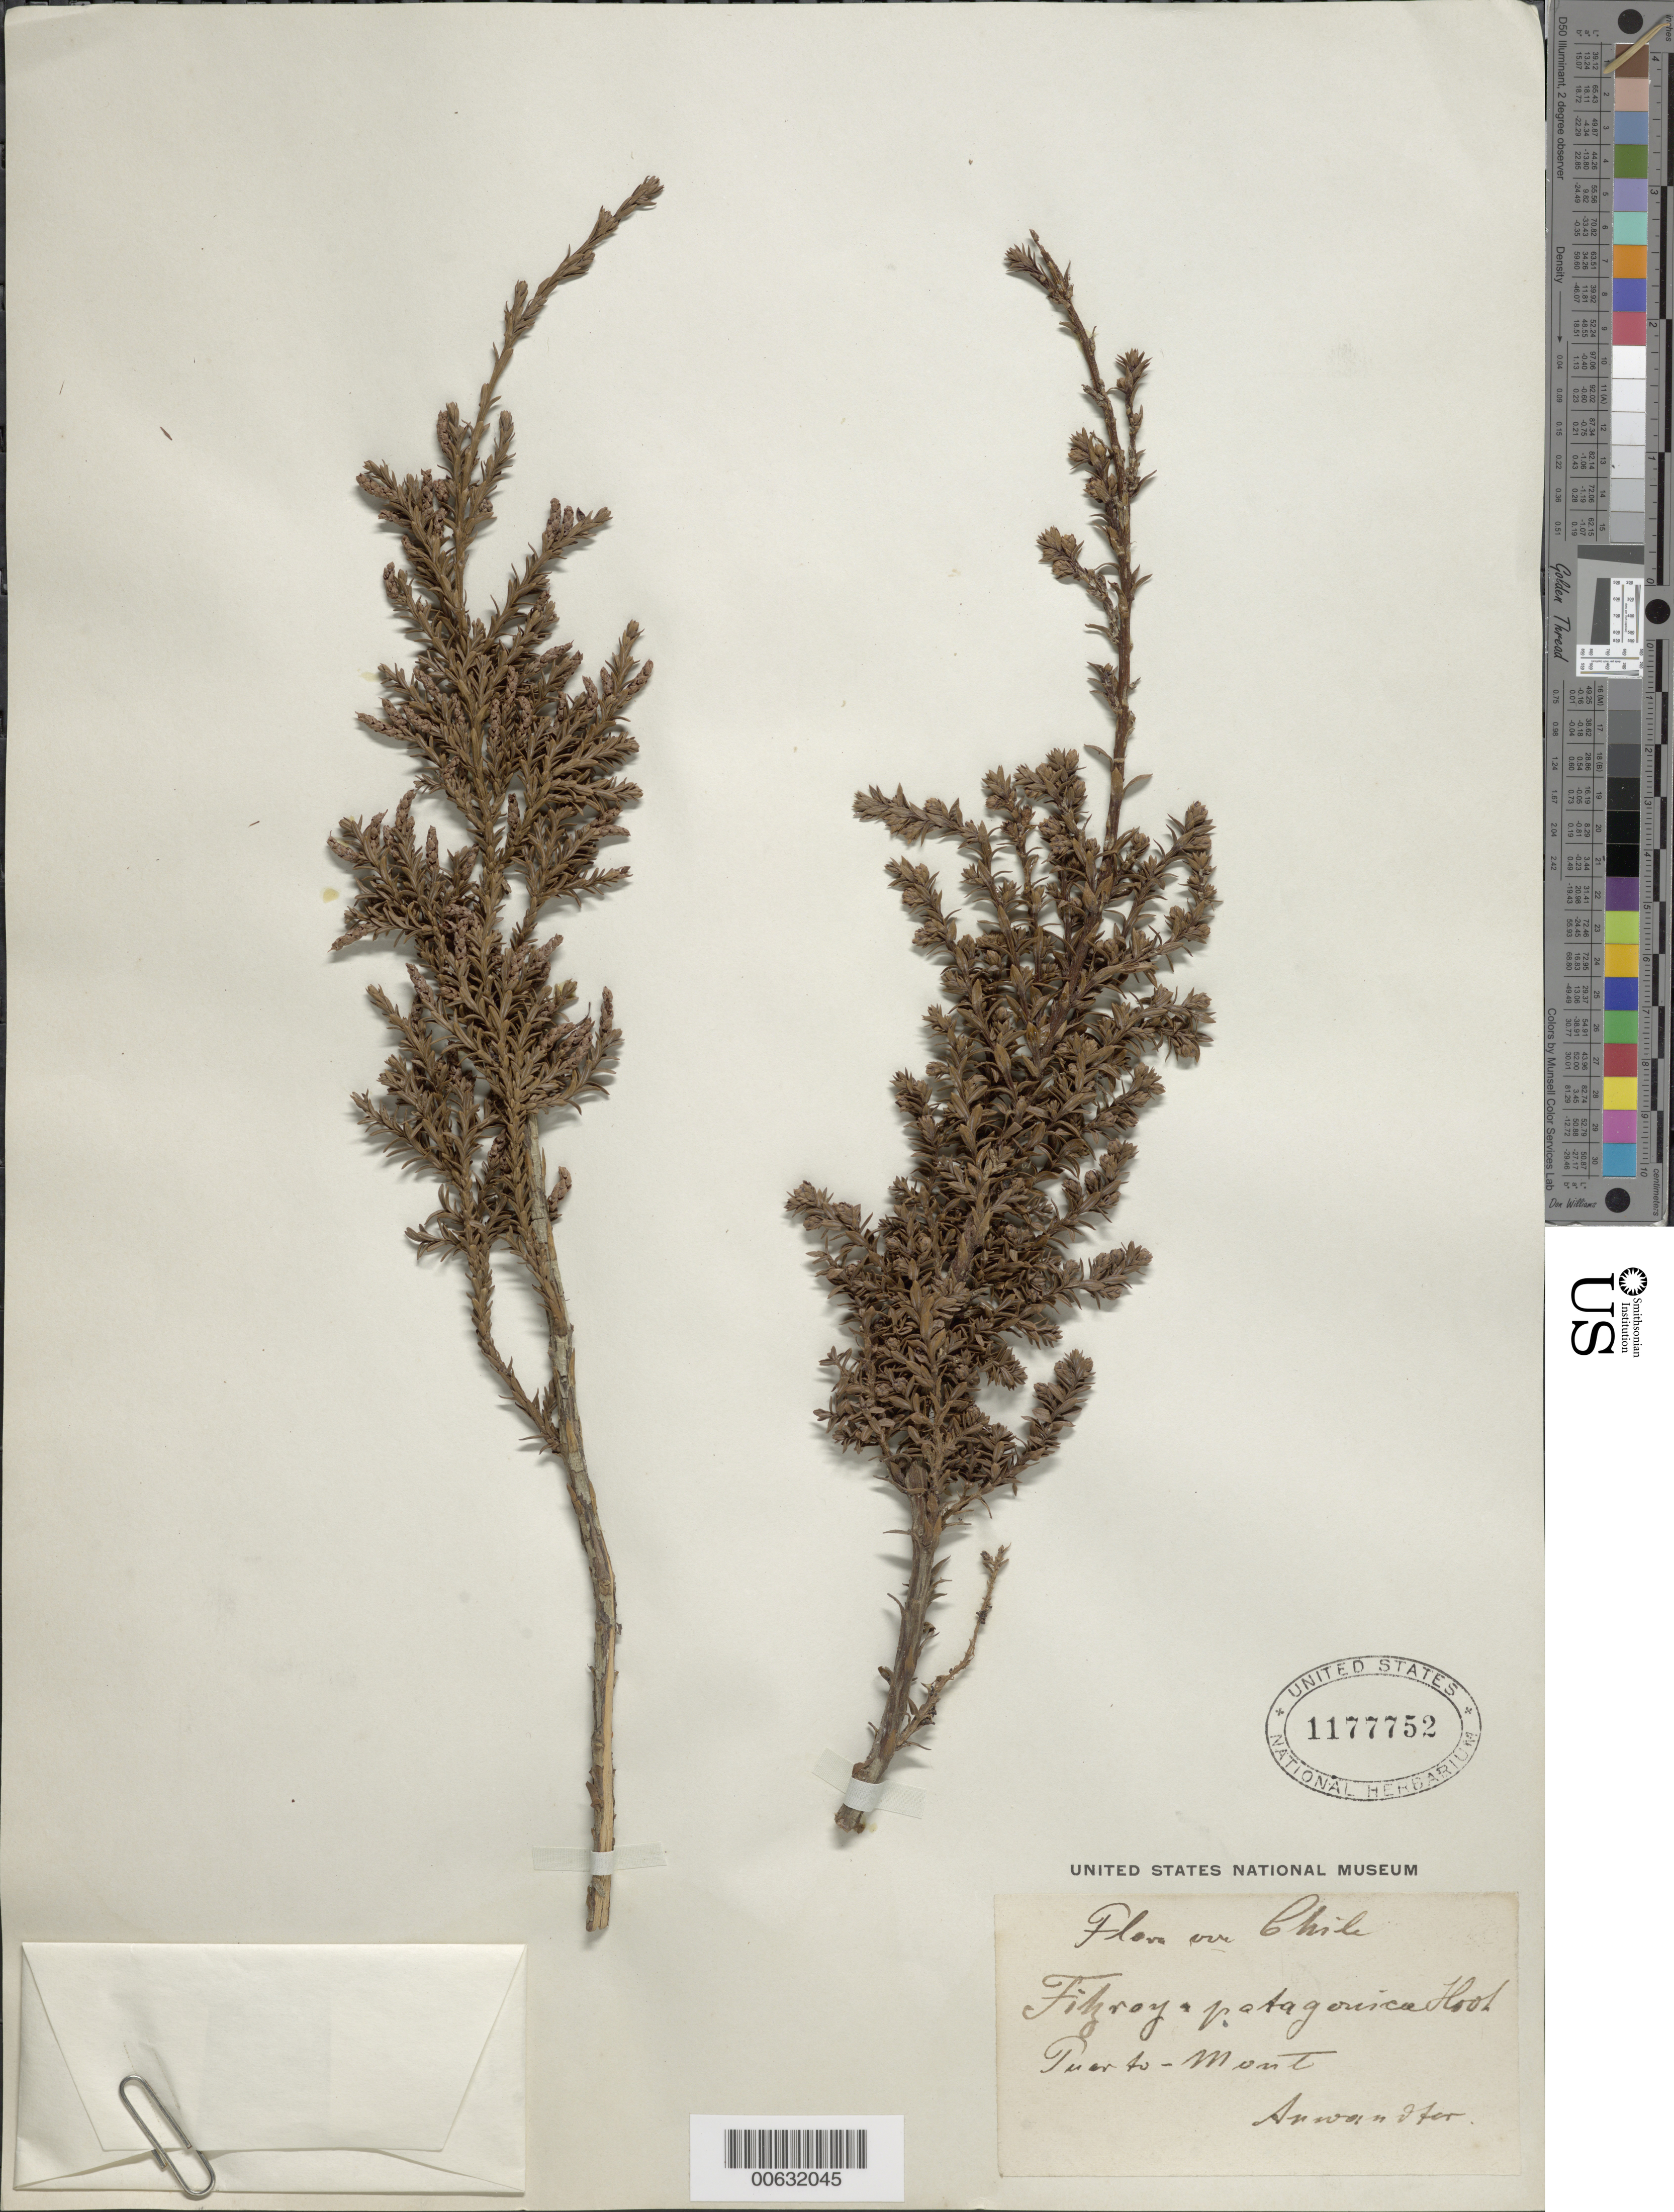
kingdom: Plantae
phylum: Tracheophyta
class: Pinopsida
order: Pinales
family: Cupressaceae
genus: Fitzroya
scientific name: Fitzroya cupressoides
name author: (Molina) I.M. Johnst.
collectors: -. Anwundter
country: Chile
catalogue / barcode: US 1177752